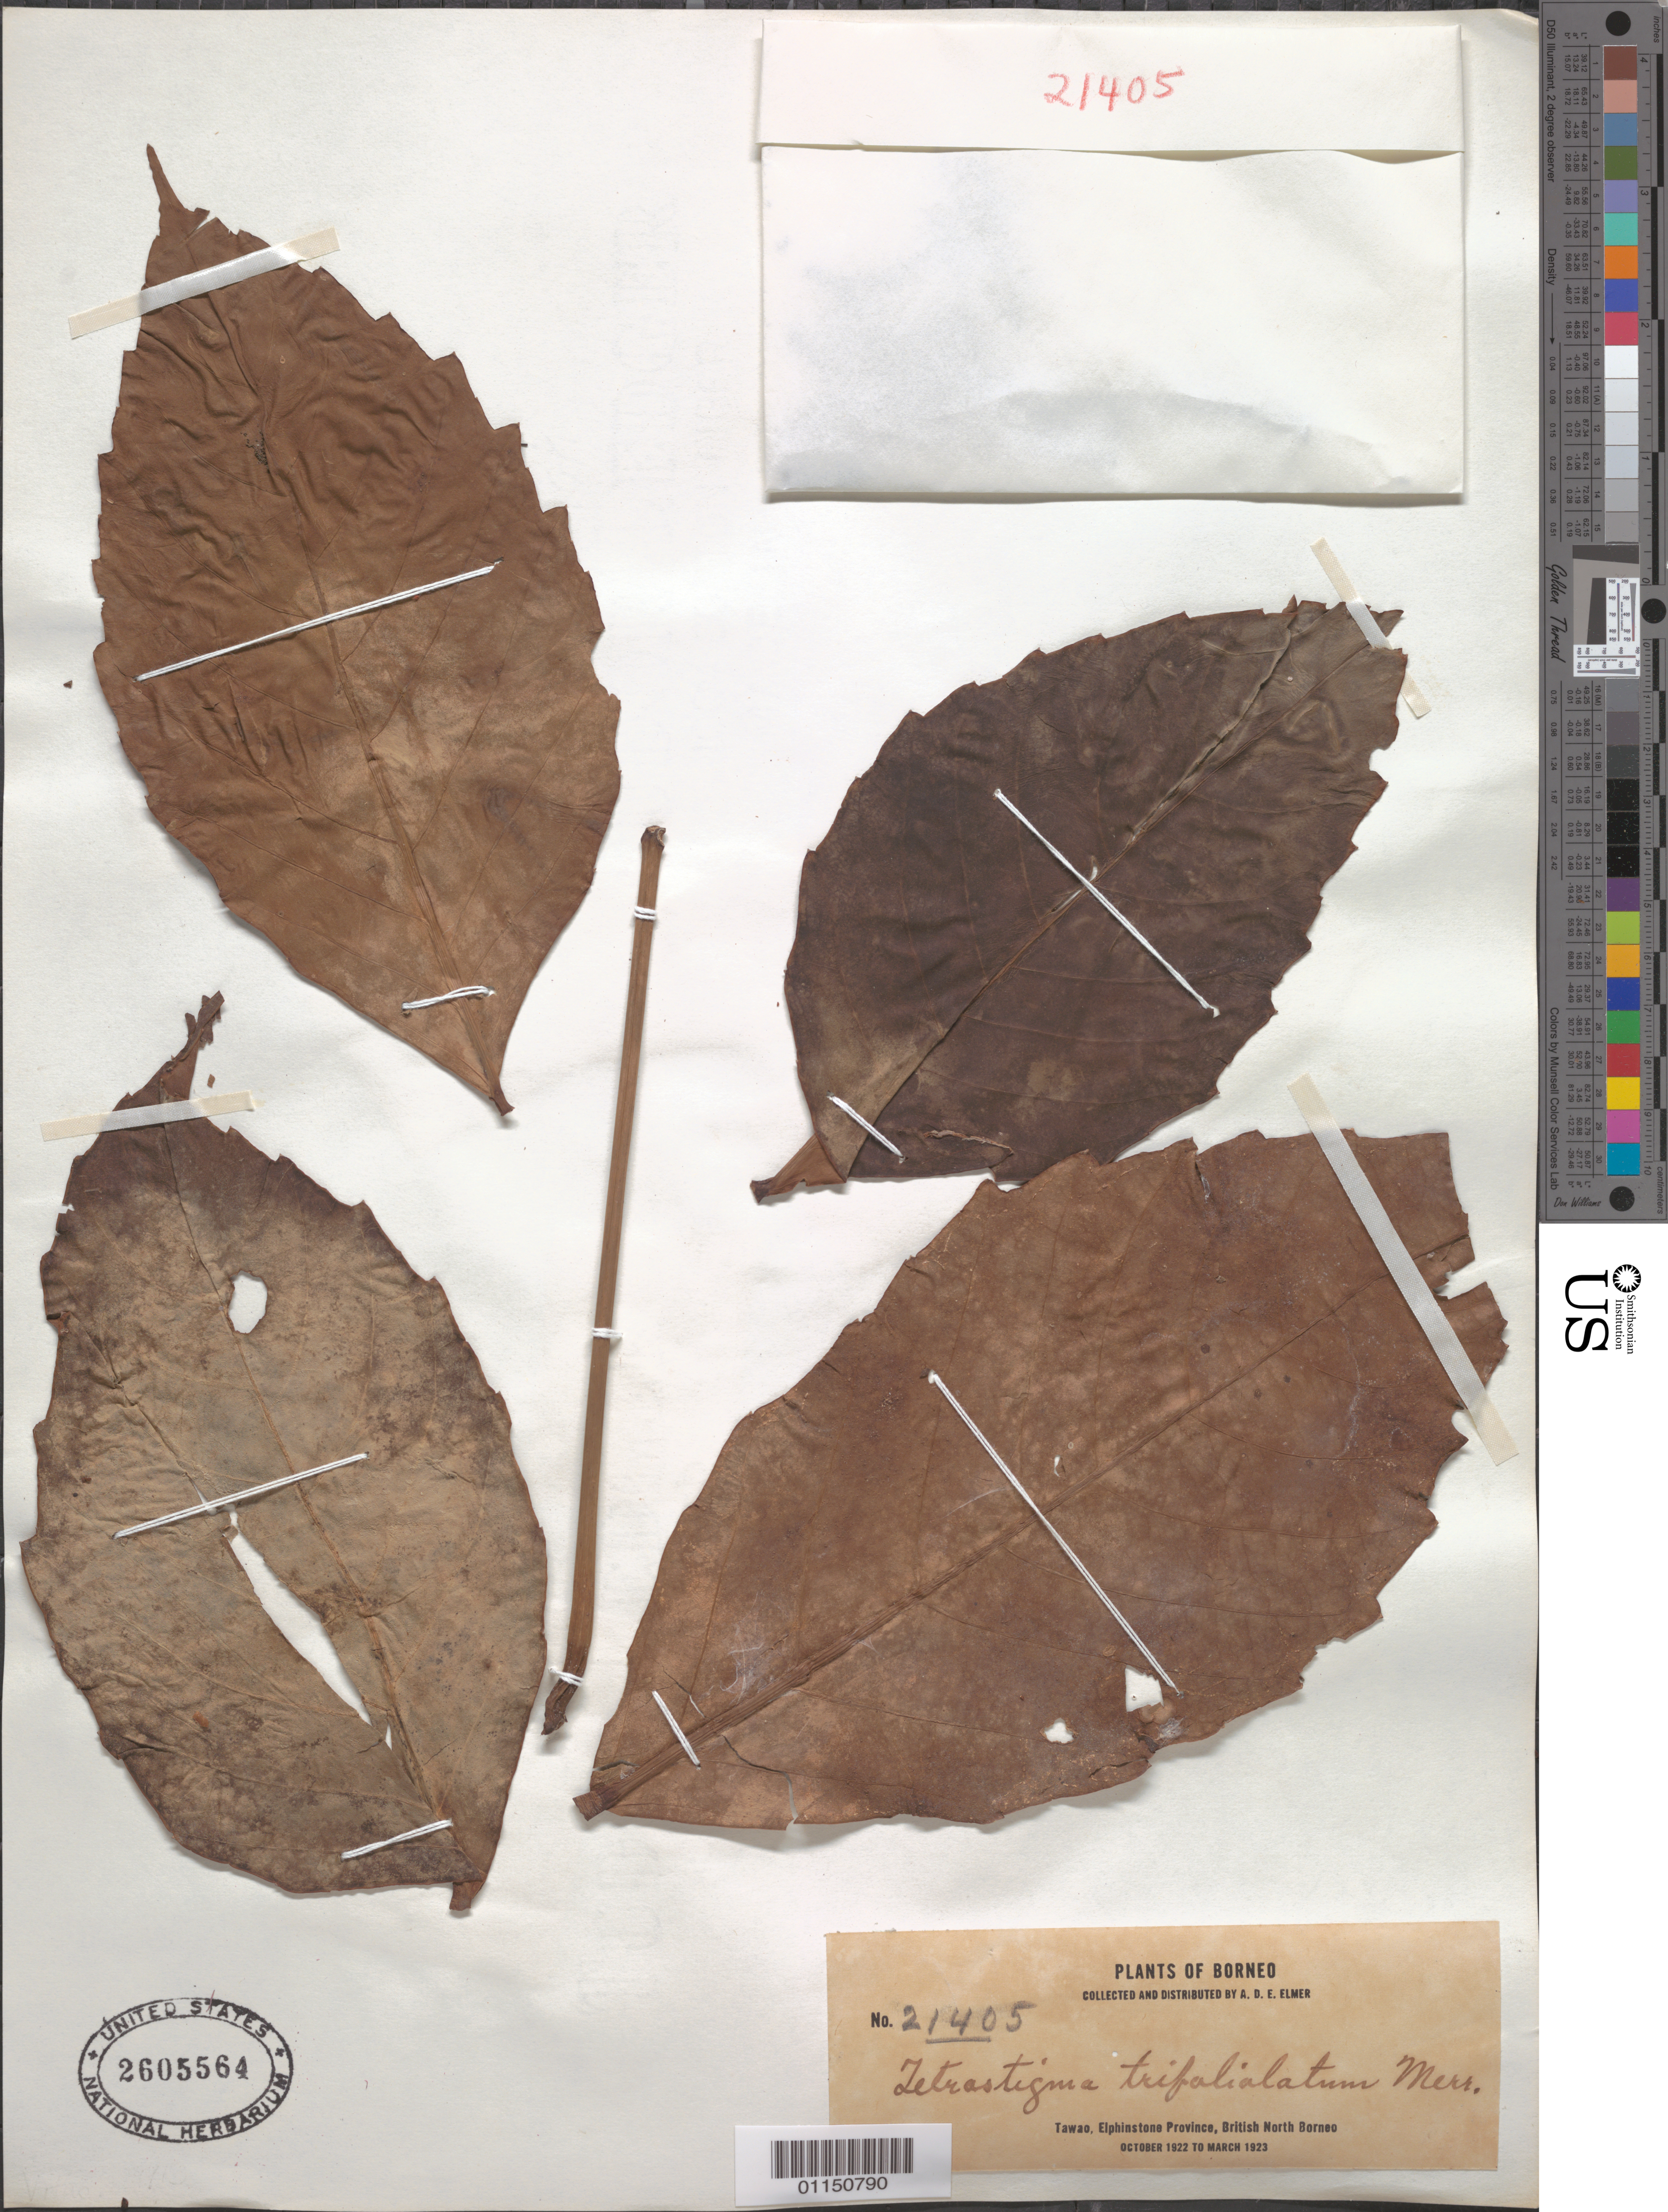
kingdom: Plantae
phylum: Tracheophyta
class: Magnoliopsida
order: Vitales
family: Vitaceae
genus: Tetrastigma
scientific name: Tetrastigma trifoliolatum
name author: Merr.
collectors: A. D. E. Elmer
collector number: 21405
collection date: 1922-10/1923-03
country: Malaysia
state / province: Sabah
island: Borneo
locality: Tawao, Elphinstone Province, British North Borneo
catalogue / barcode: US 2605564